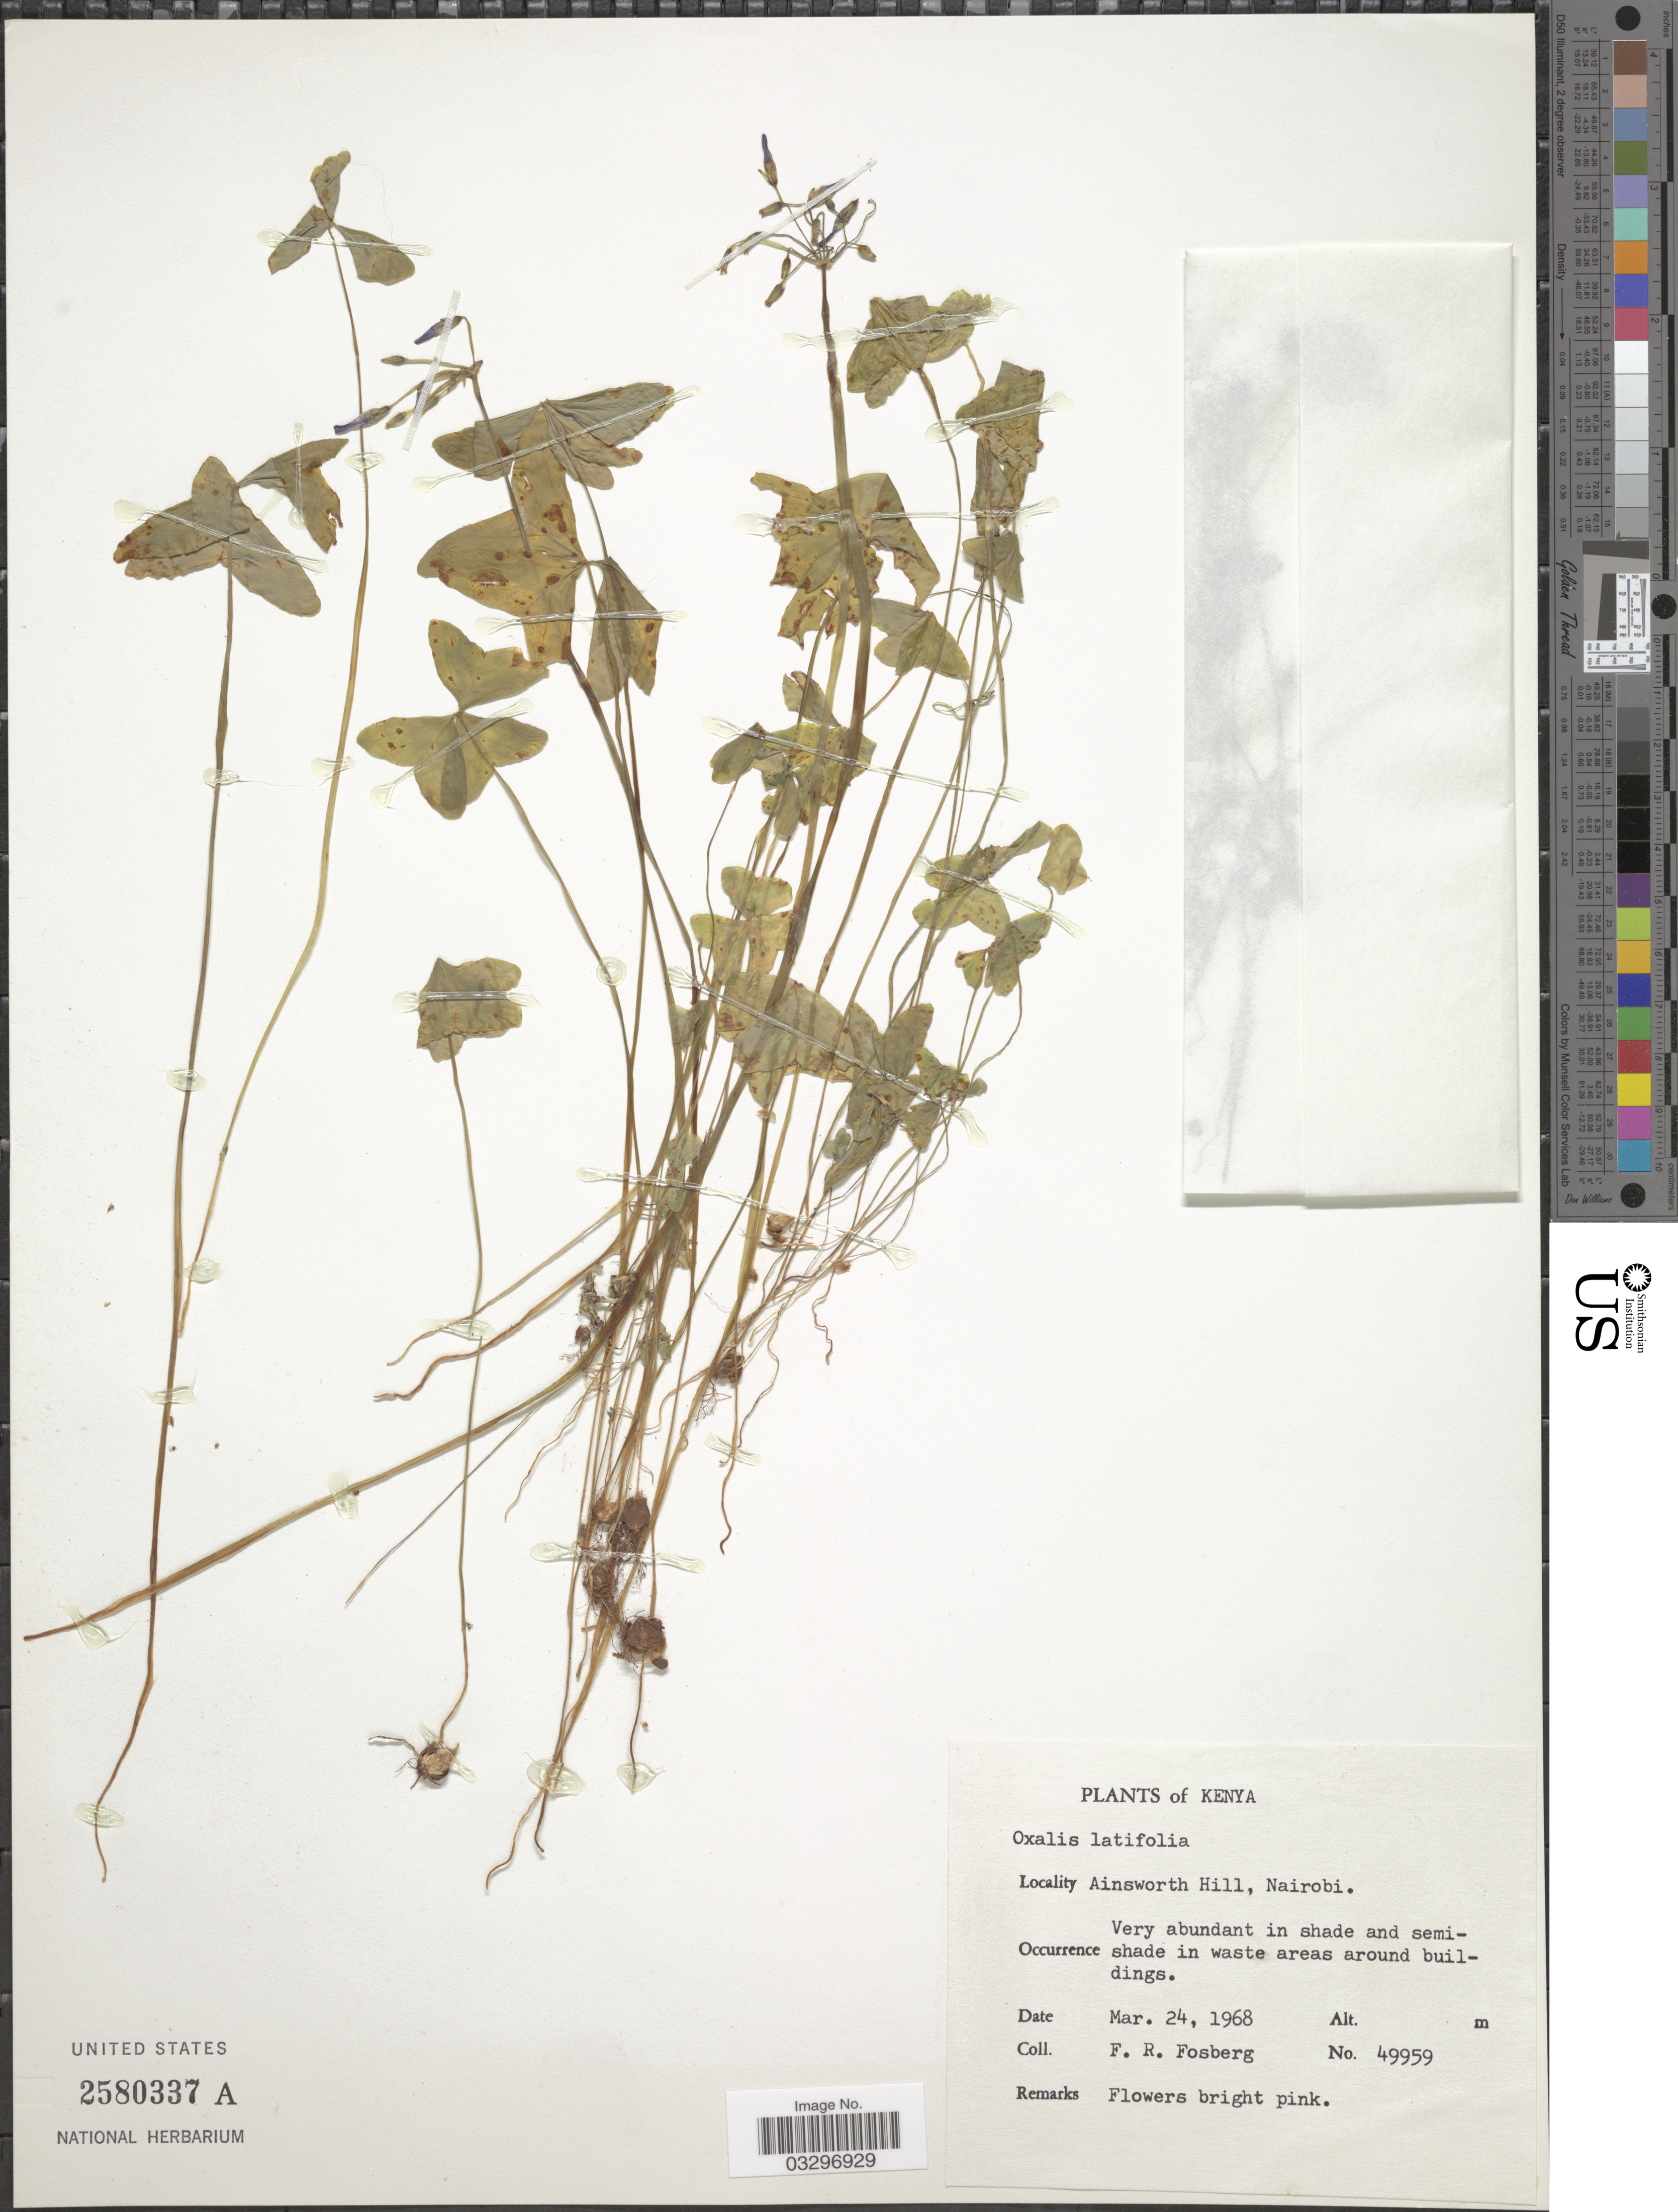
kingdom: Plantae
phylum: Tracheophyta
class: Magnoliopsida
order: Oxalidales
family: Oxalidaceae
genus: Oxalis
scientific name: Oxalis latifolia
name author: Kunth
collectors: F. R. Fosberg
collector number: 49959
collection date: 1968-03-24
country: Kenya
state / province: Nairobi Area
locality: Ainsworth Hill, Nairobi.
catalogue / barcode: US 2580337A